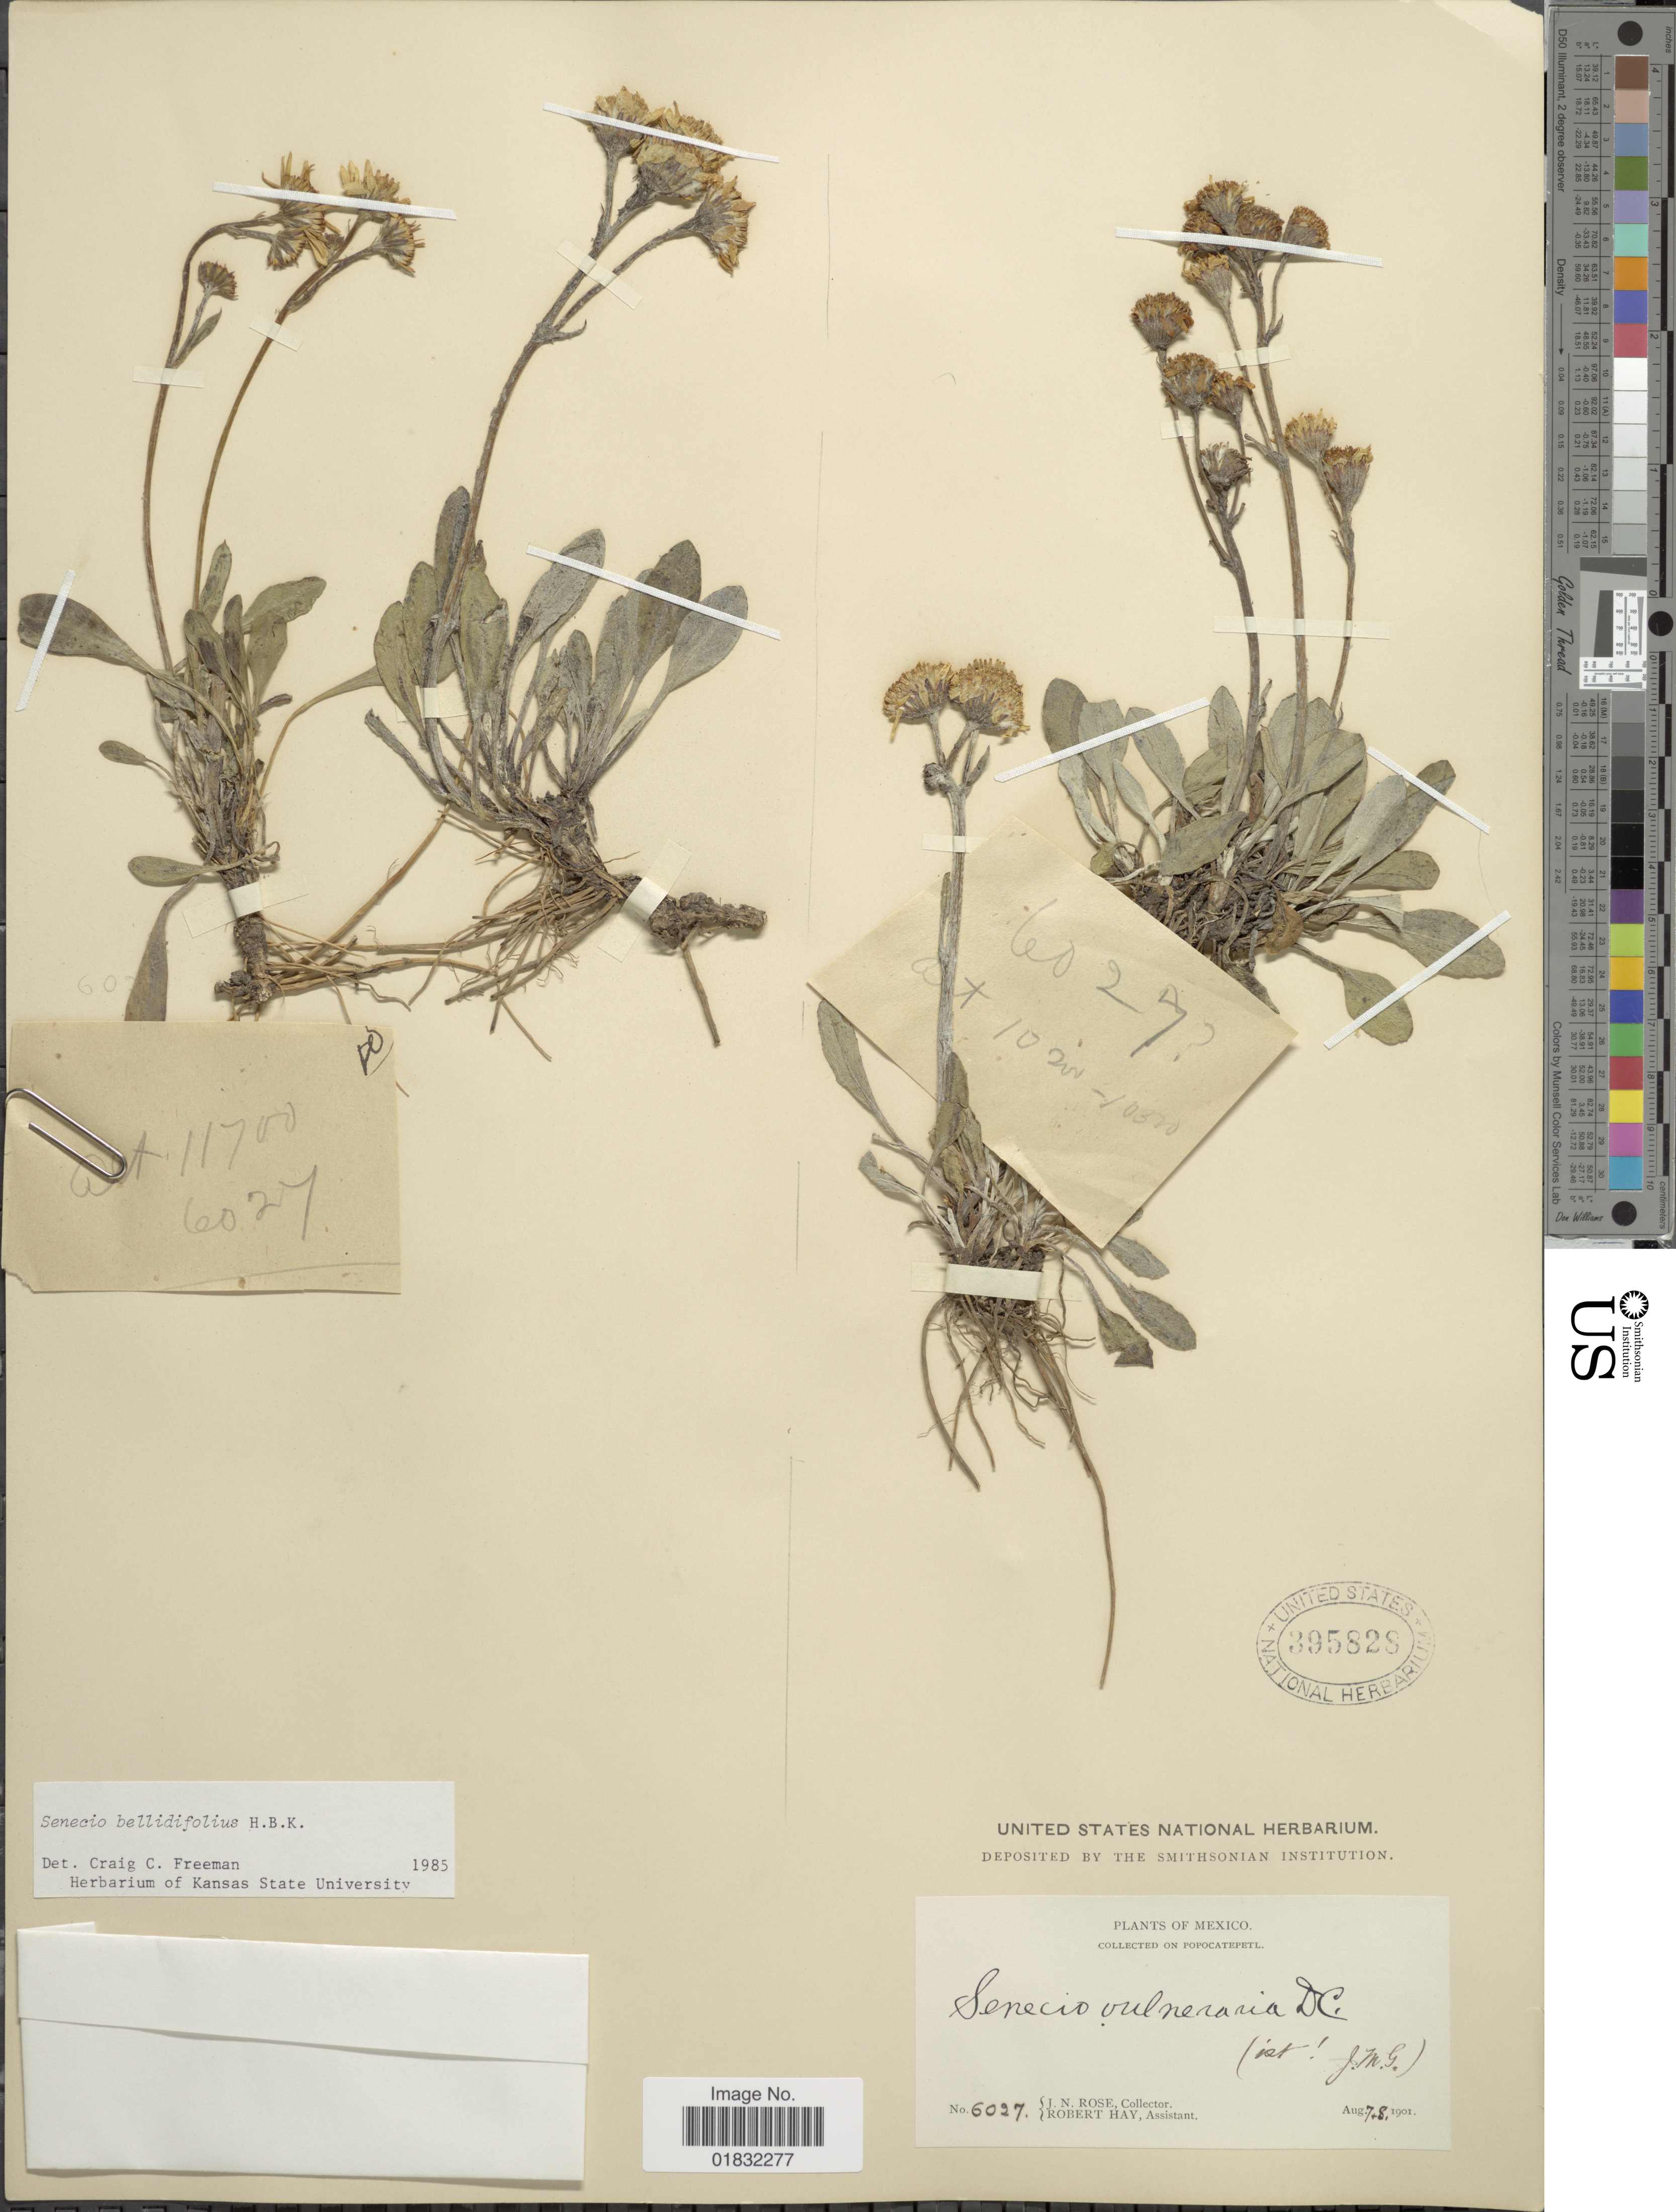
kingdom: Plantae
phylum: Tracheophyta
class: Magnoliopsida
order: Asterales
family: Asteraceae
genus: Packera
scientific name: Packera bellidifolia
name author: (Kunth) W.A. Weber & Á. Löve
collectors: J. N. Rose & R. Hay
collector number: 6027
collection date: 1901-08-07/1901-08-08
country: Mexico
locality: On Popocatepetl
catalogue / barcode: US 395828